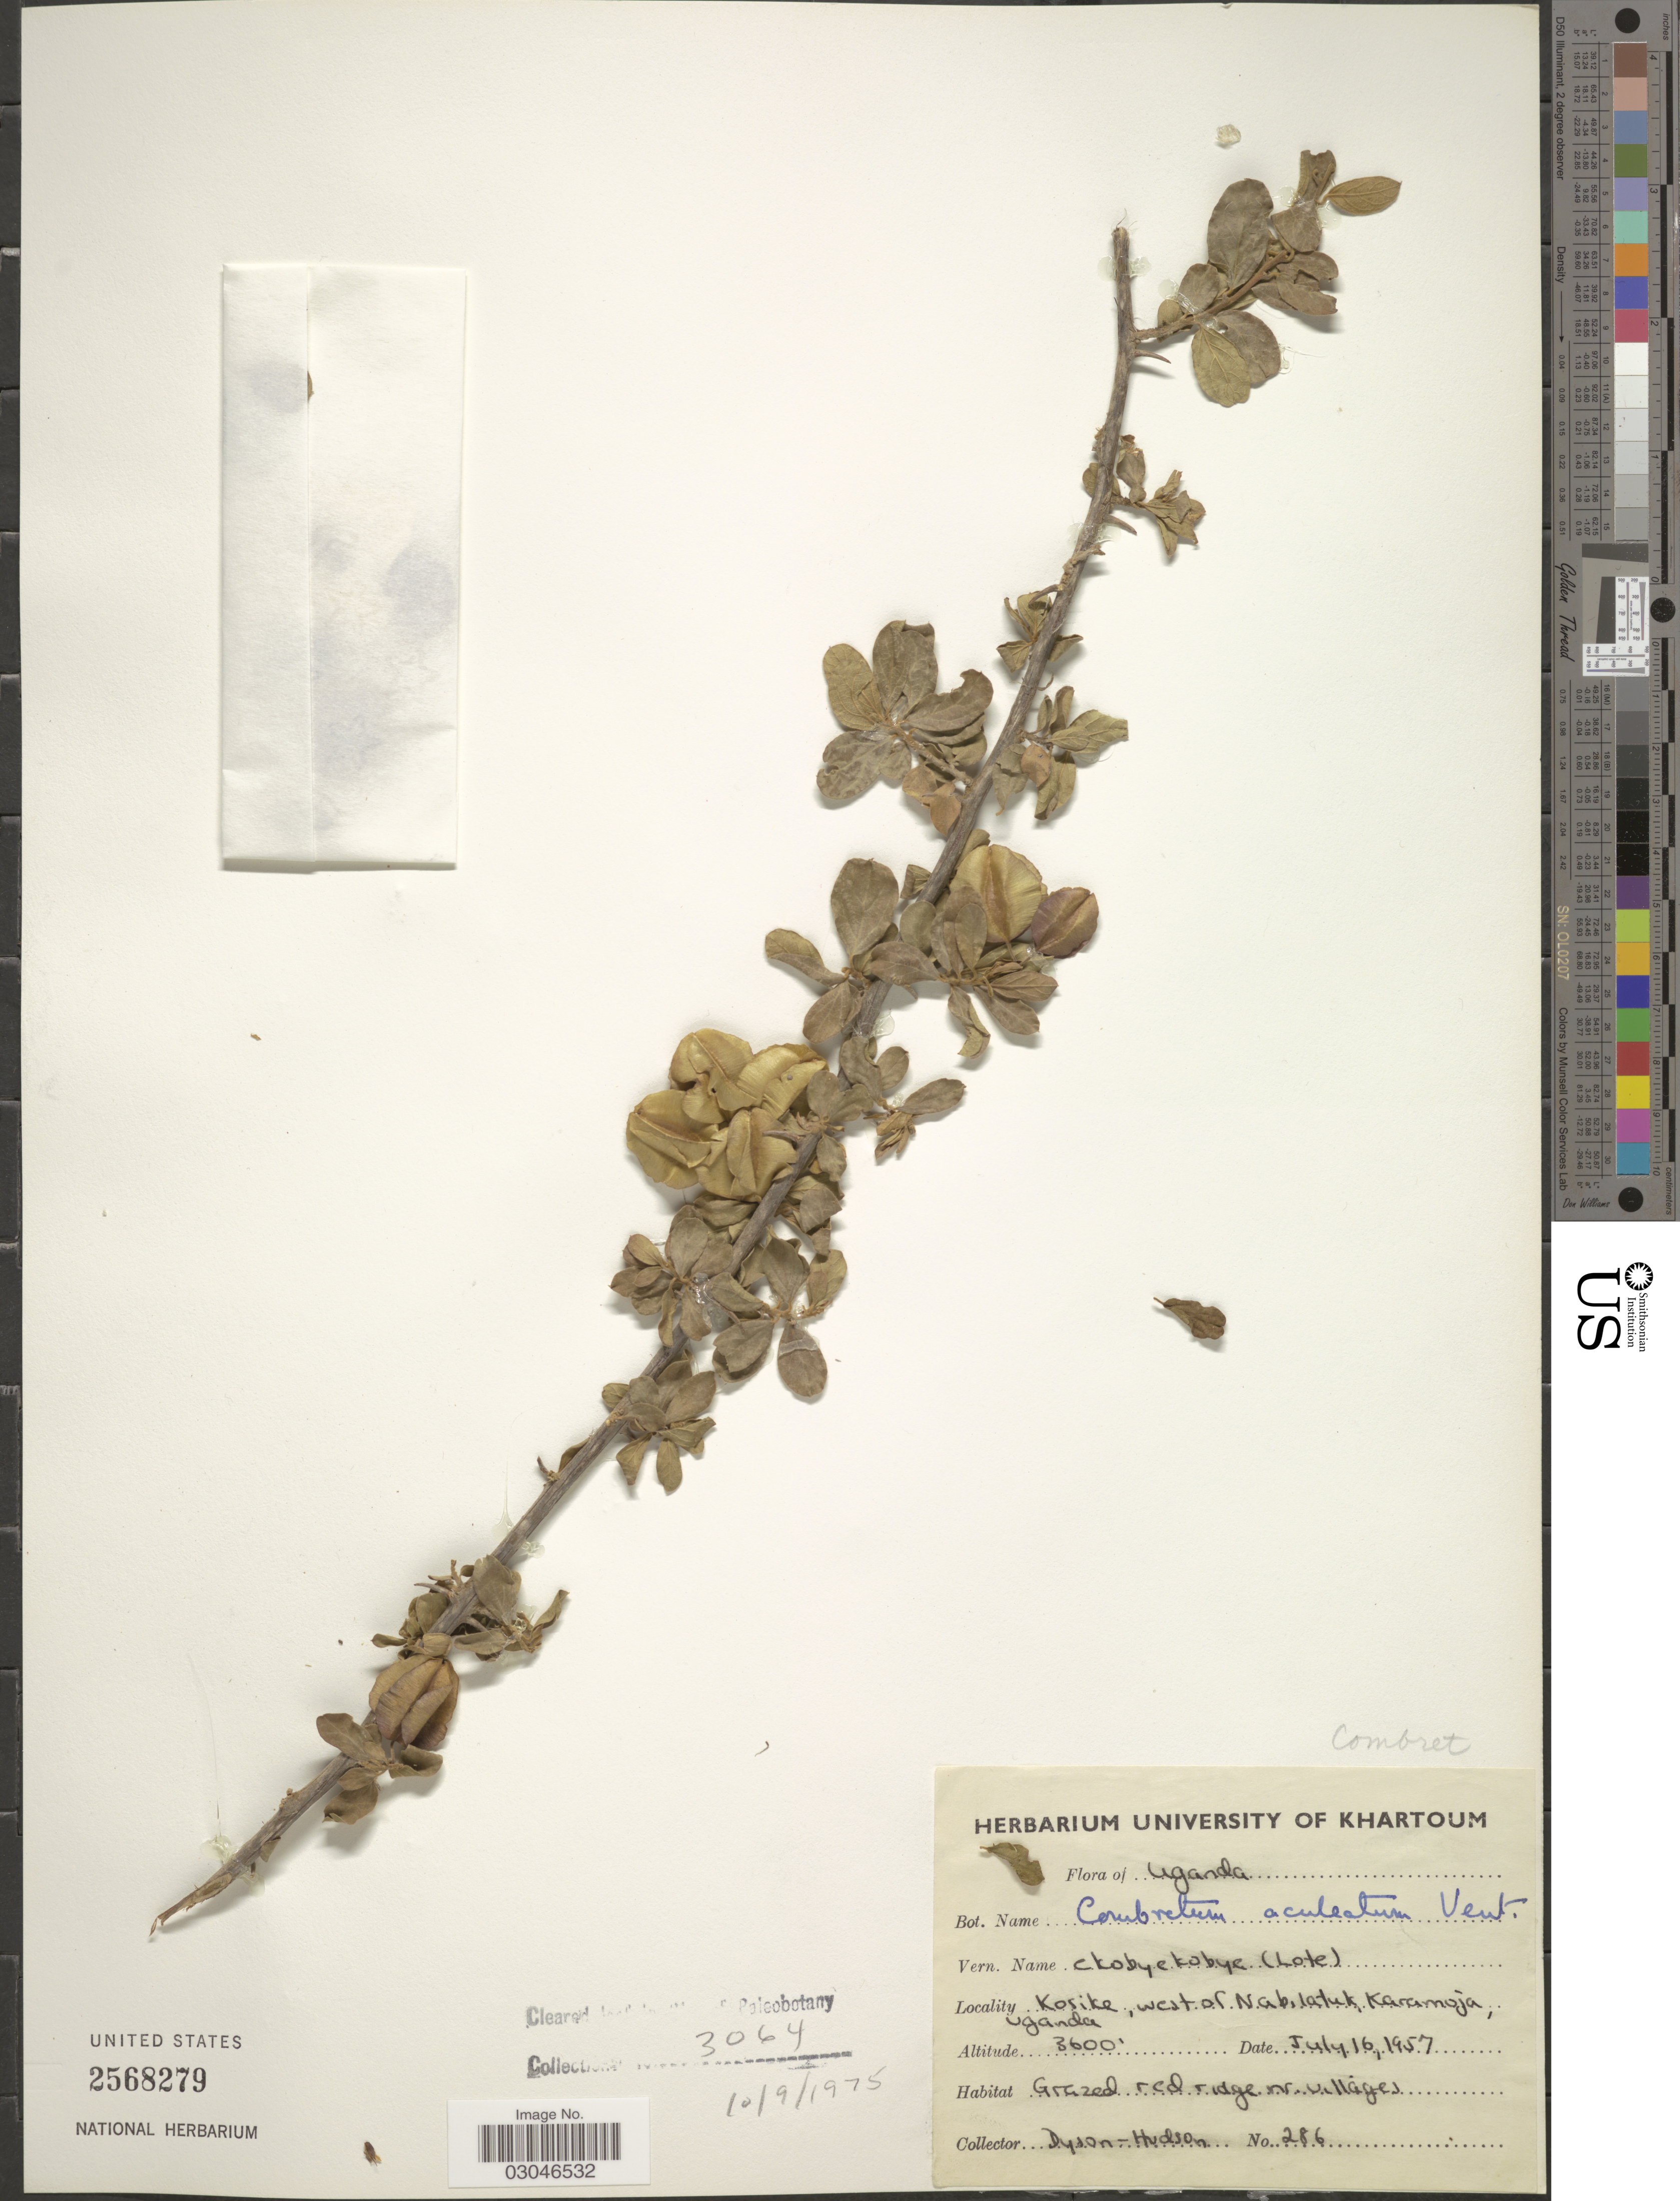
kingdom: Plantae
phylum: Tracheophyta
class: Magnoliopsida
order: Myrtales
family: Combretaceae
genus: Combretum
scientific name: Combretum aculeatum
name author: Vent.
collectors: Dyson-Hudson, --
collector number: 286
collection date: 1957-07-16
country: Uganda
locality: Korike, west of Nabilatuk, Karamoja.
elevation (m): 1097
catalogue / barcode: US 2568279